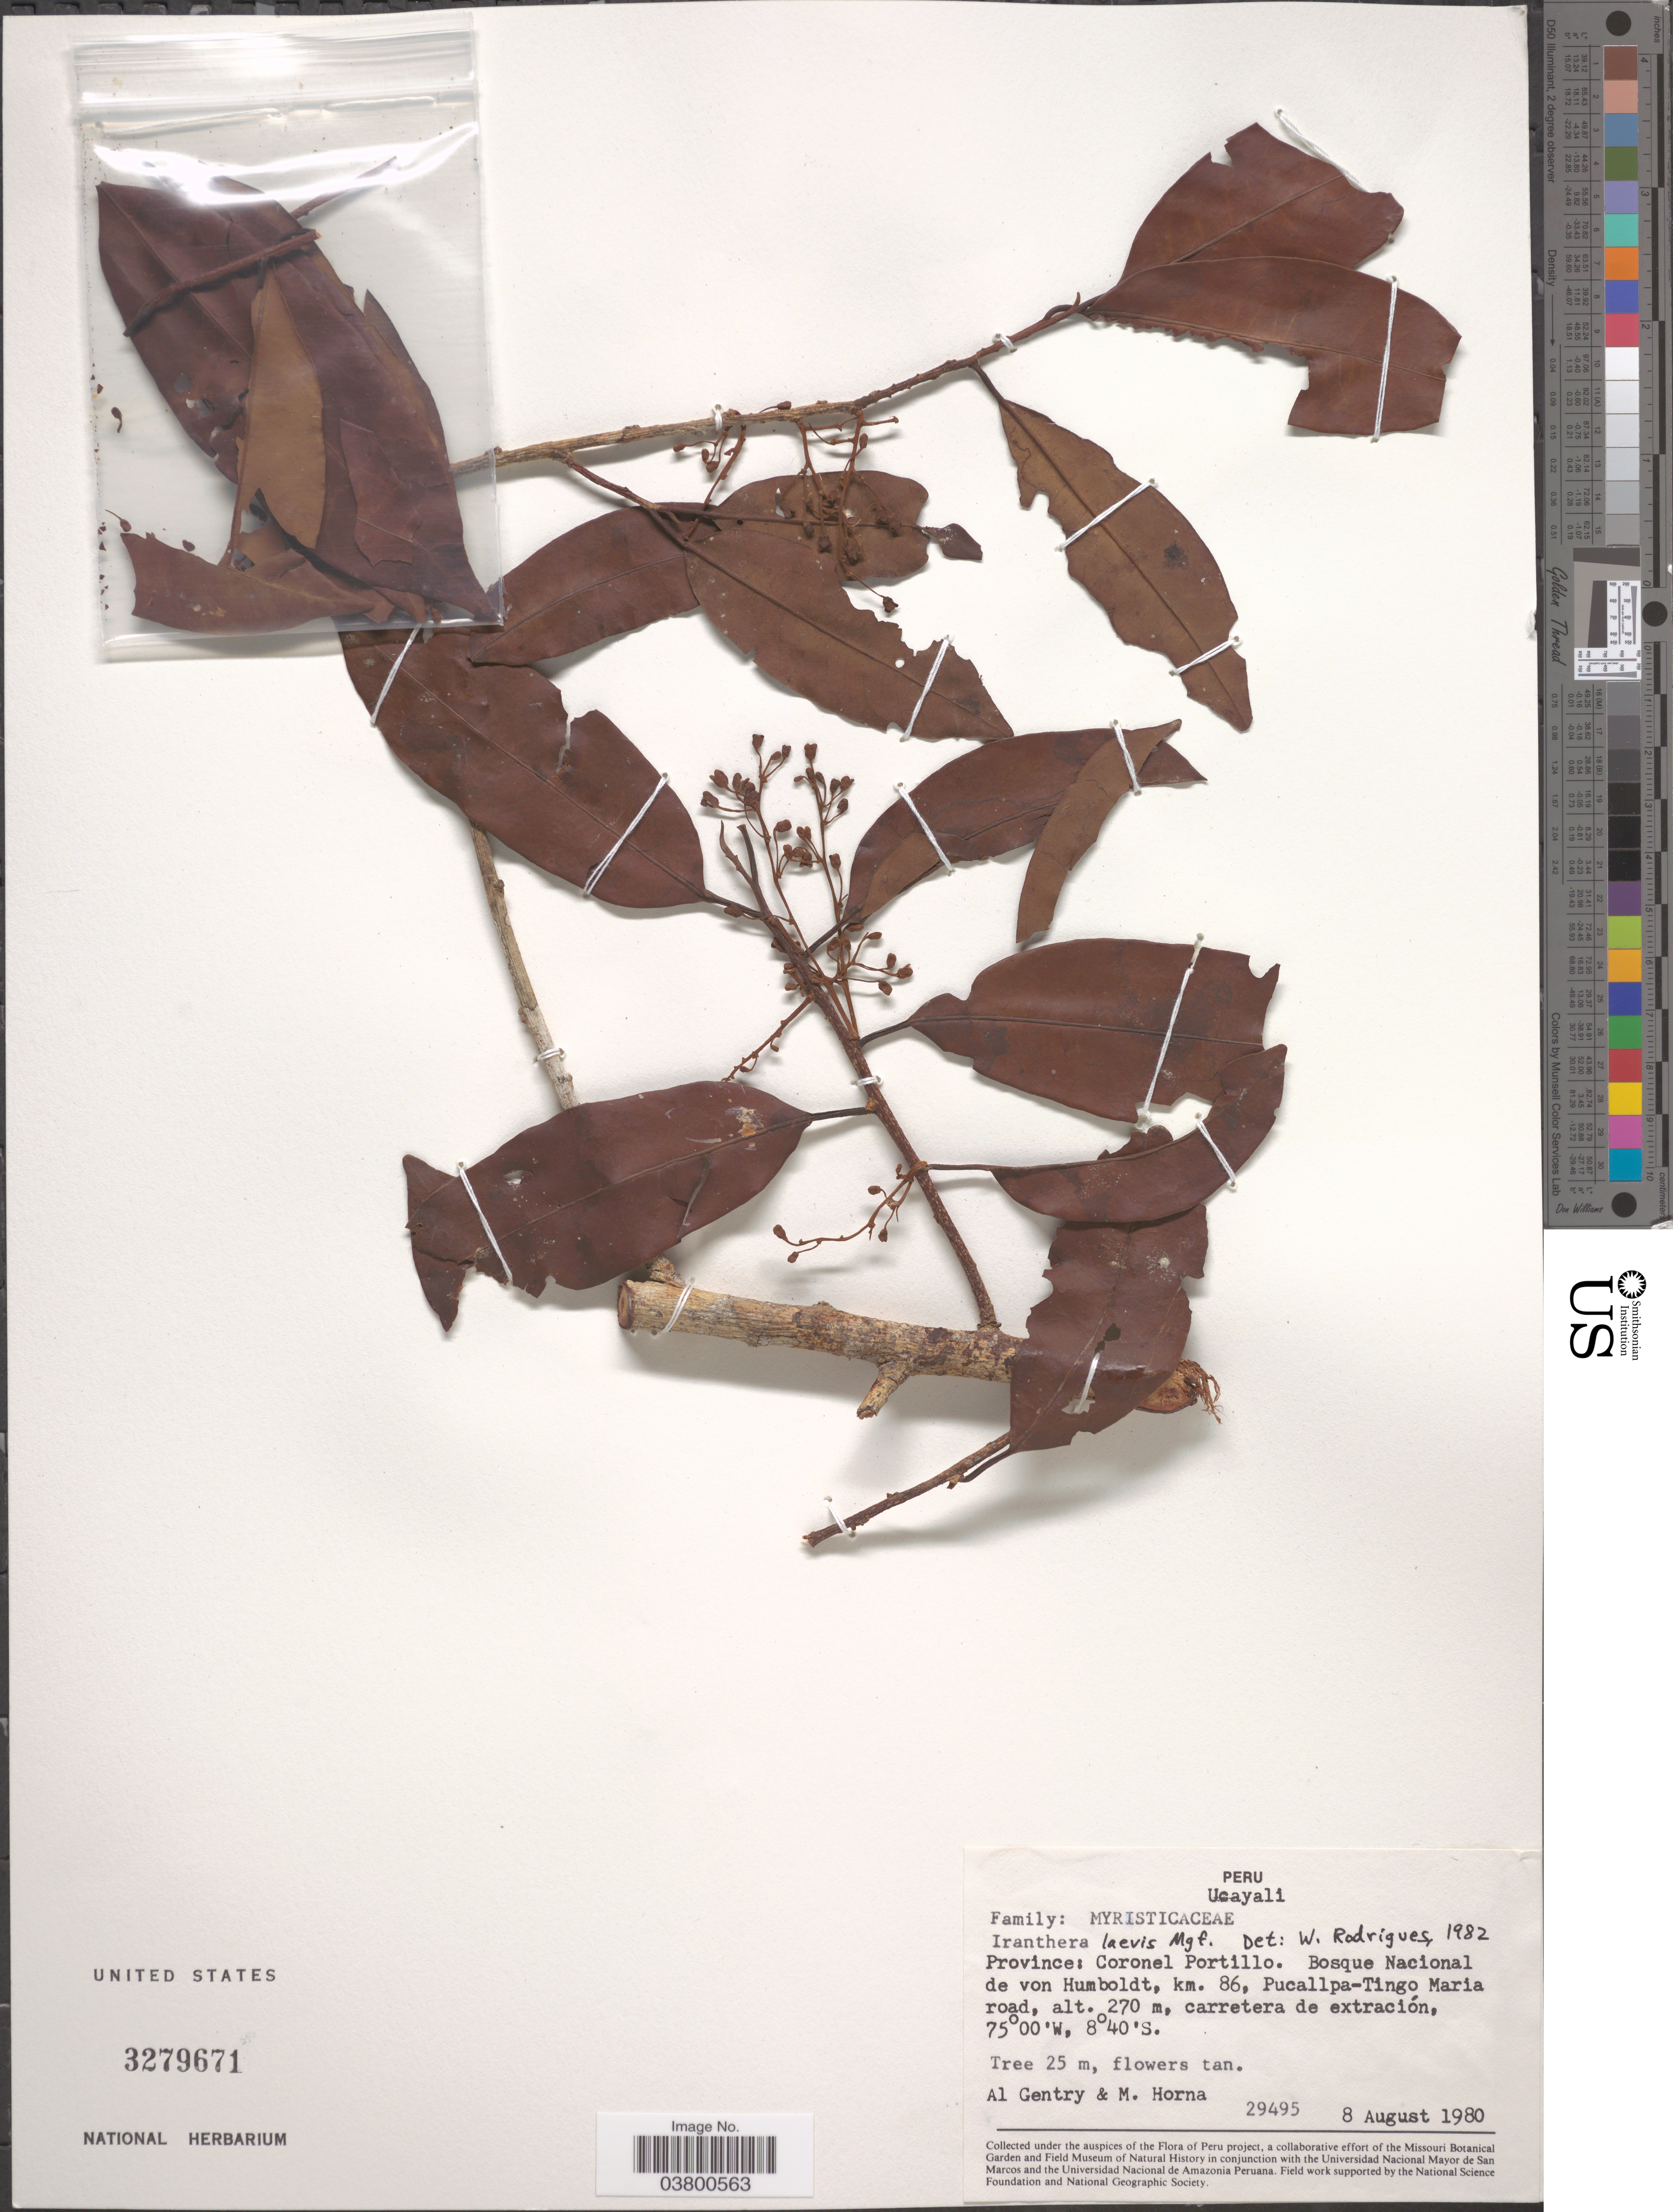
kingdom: Plantae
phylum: Tracheophyta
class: Magnoliopsida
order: Magnoliales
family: Myristicaceae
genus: Iryanthera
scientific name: Iryanthera laevis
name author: Markgr.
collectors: A. H. Gentry & M. Horna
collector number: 29495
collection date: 1980-08-08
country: Peru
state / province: Ucayali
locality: Province: Coronel Portillo. Bosque Nacional de von Humboldt, km. 86, Pucallpa-Tingo Maria road.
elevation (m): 270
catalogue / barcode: US 3279671